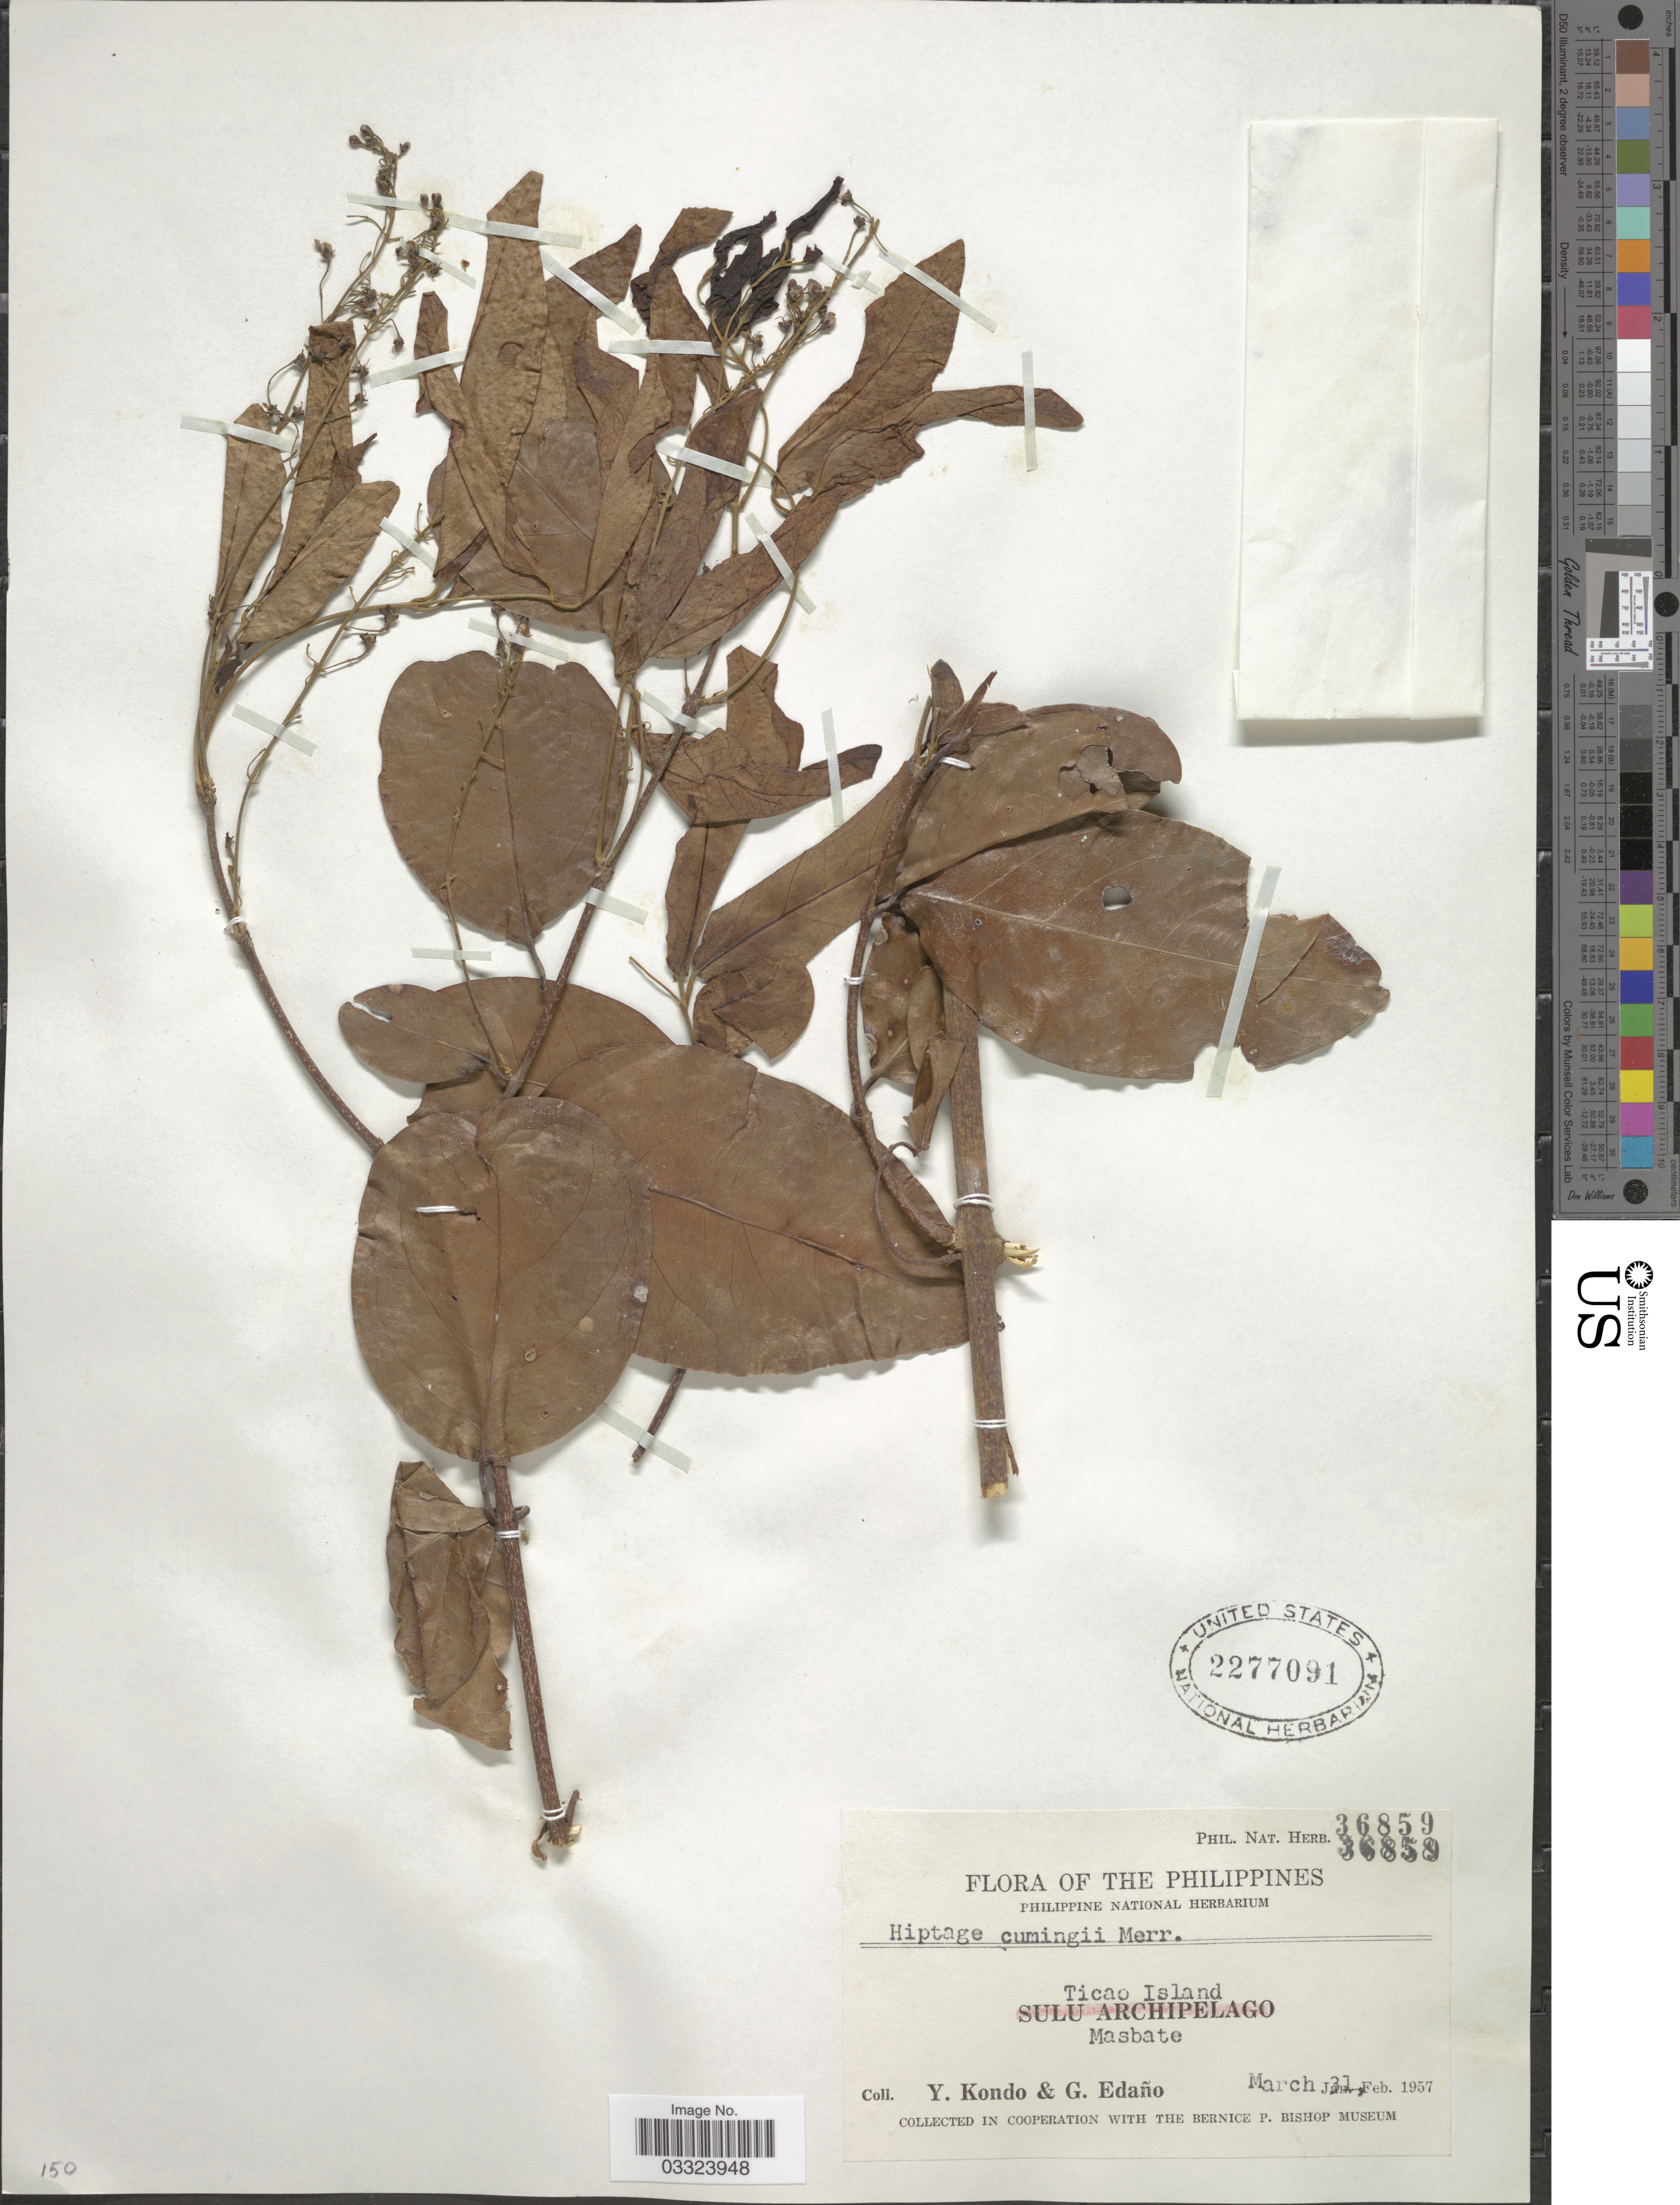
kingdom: Plantae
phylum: Tracheophyta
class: Magnoliopsida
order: Malpighiales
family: Malpighiaceae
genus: Hiptage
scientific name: Hiptage luzonica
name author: Merr.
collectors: Y. Kondo & G. Edaño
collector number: Phil. Nat. Herb. 36859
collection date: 1957-03-31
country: Philippines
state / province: Bicol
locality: Ticao Island, Masbate.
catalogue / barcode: US 2277091